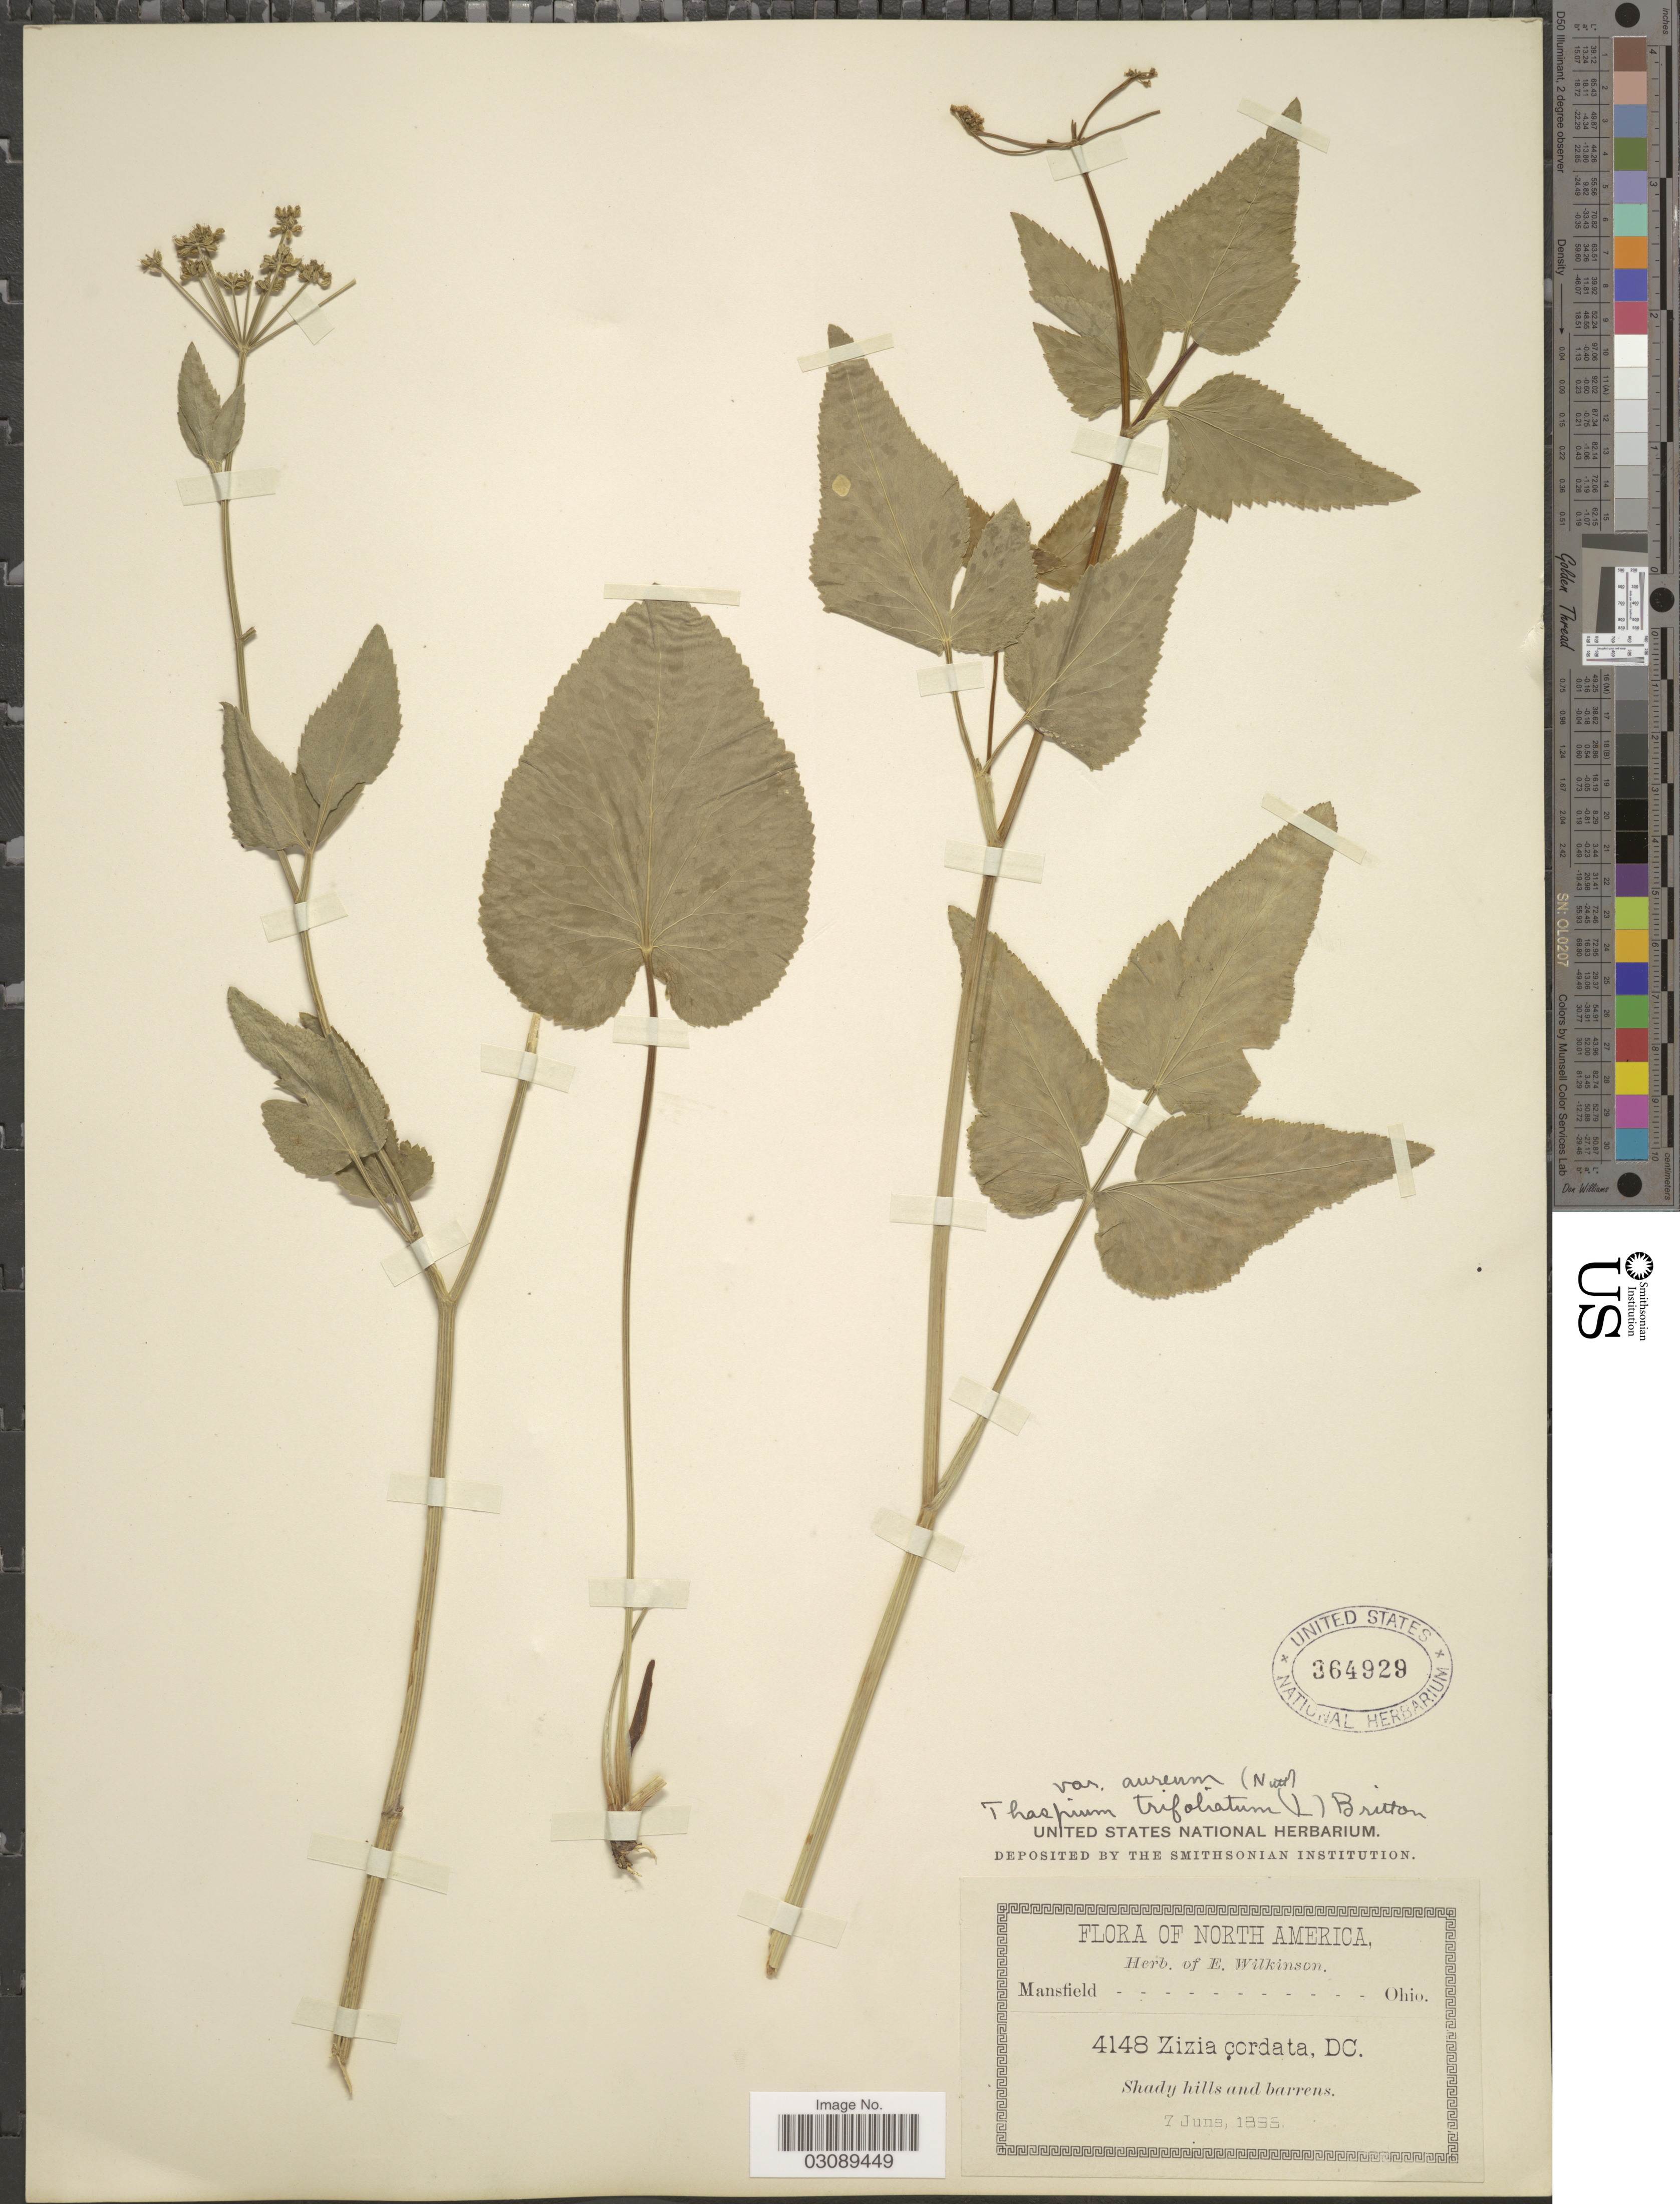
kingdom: Plantae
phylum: Tracheophyta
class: Magnoliopsida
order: Apiales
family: Apiaceae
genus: Thaspium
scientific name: Thaspium aureum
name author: (L.) Nutt.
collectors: ex herb. E. Wilkinson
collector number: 4148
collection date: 1896-06-07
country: United States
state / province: Ohio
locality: Mansfield.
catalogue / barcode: US 364929